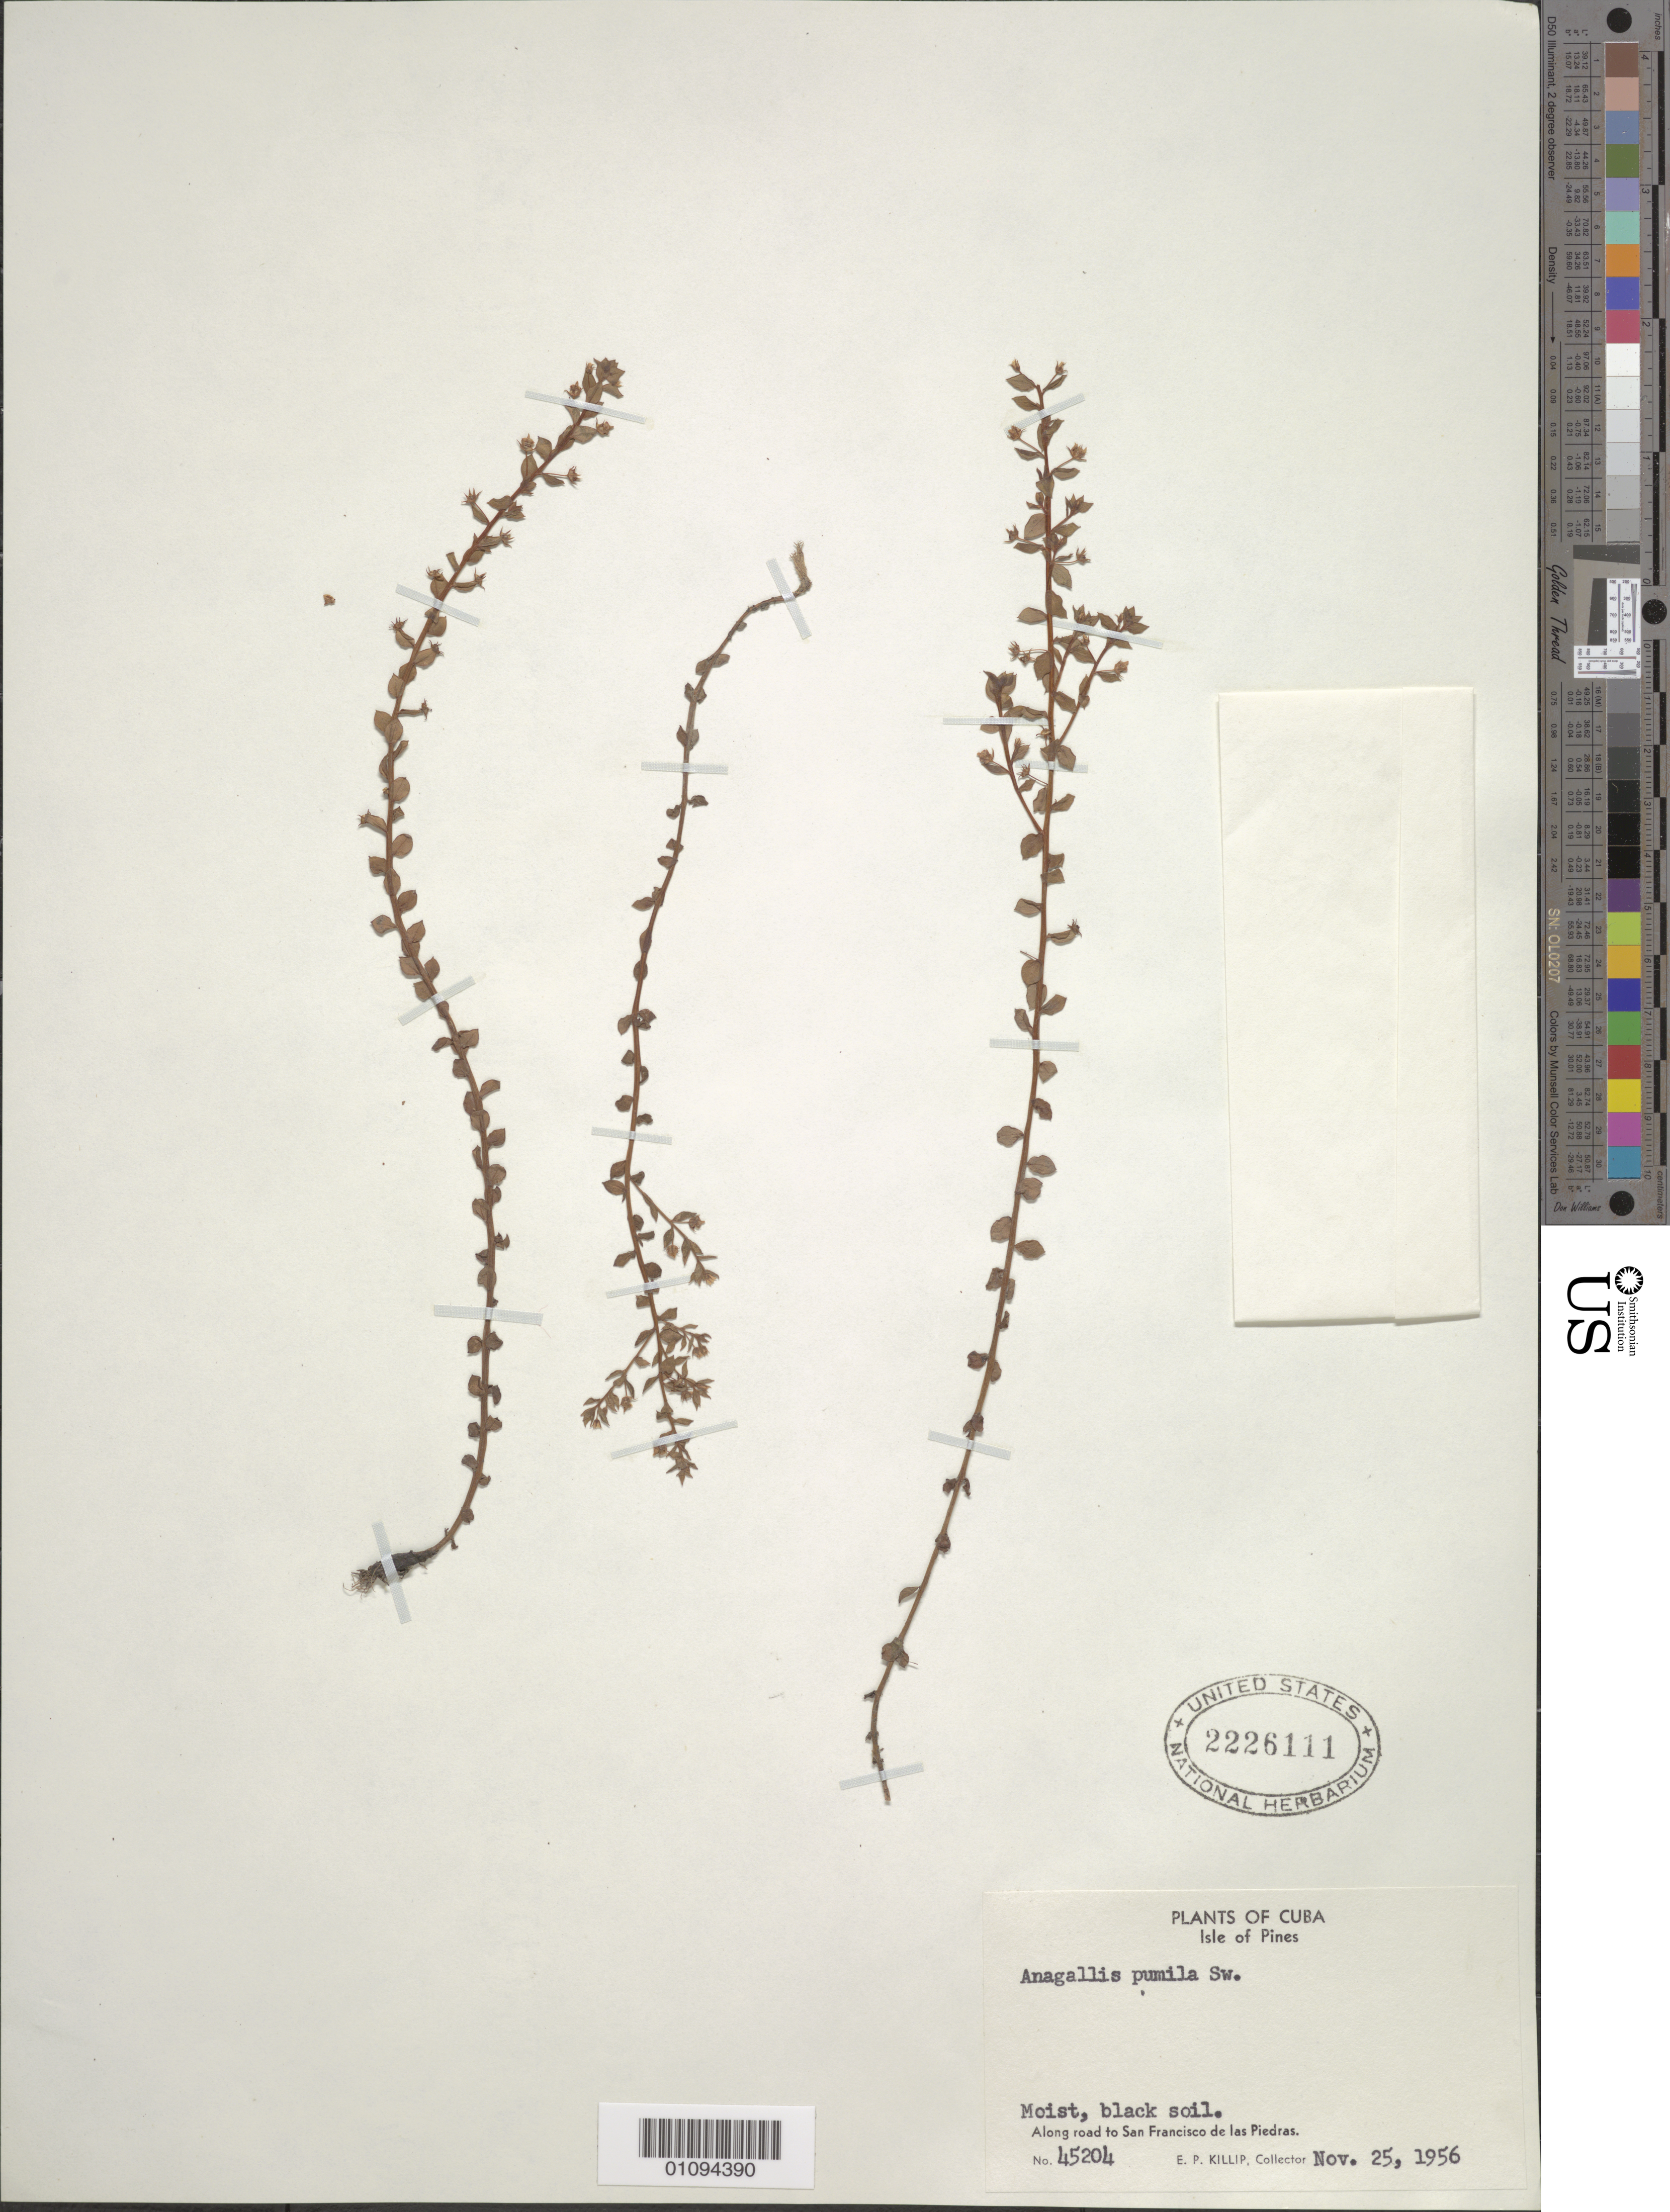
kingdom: Plantae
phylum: Tracheophyta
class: Magnoliopsida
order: Ericales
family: Primulaceae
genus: Anagallis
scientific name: Anagallis pumila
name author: Sw.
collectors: E. P. Killip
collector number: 45204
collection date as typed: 25 Nov 1956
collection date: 1956-11-25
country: Cuba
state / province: Isla de La Juventud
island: Isla de la Juventud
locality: Road to San Francisco de las Piedras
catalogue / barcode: US 2226111